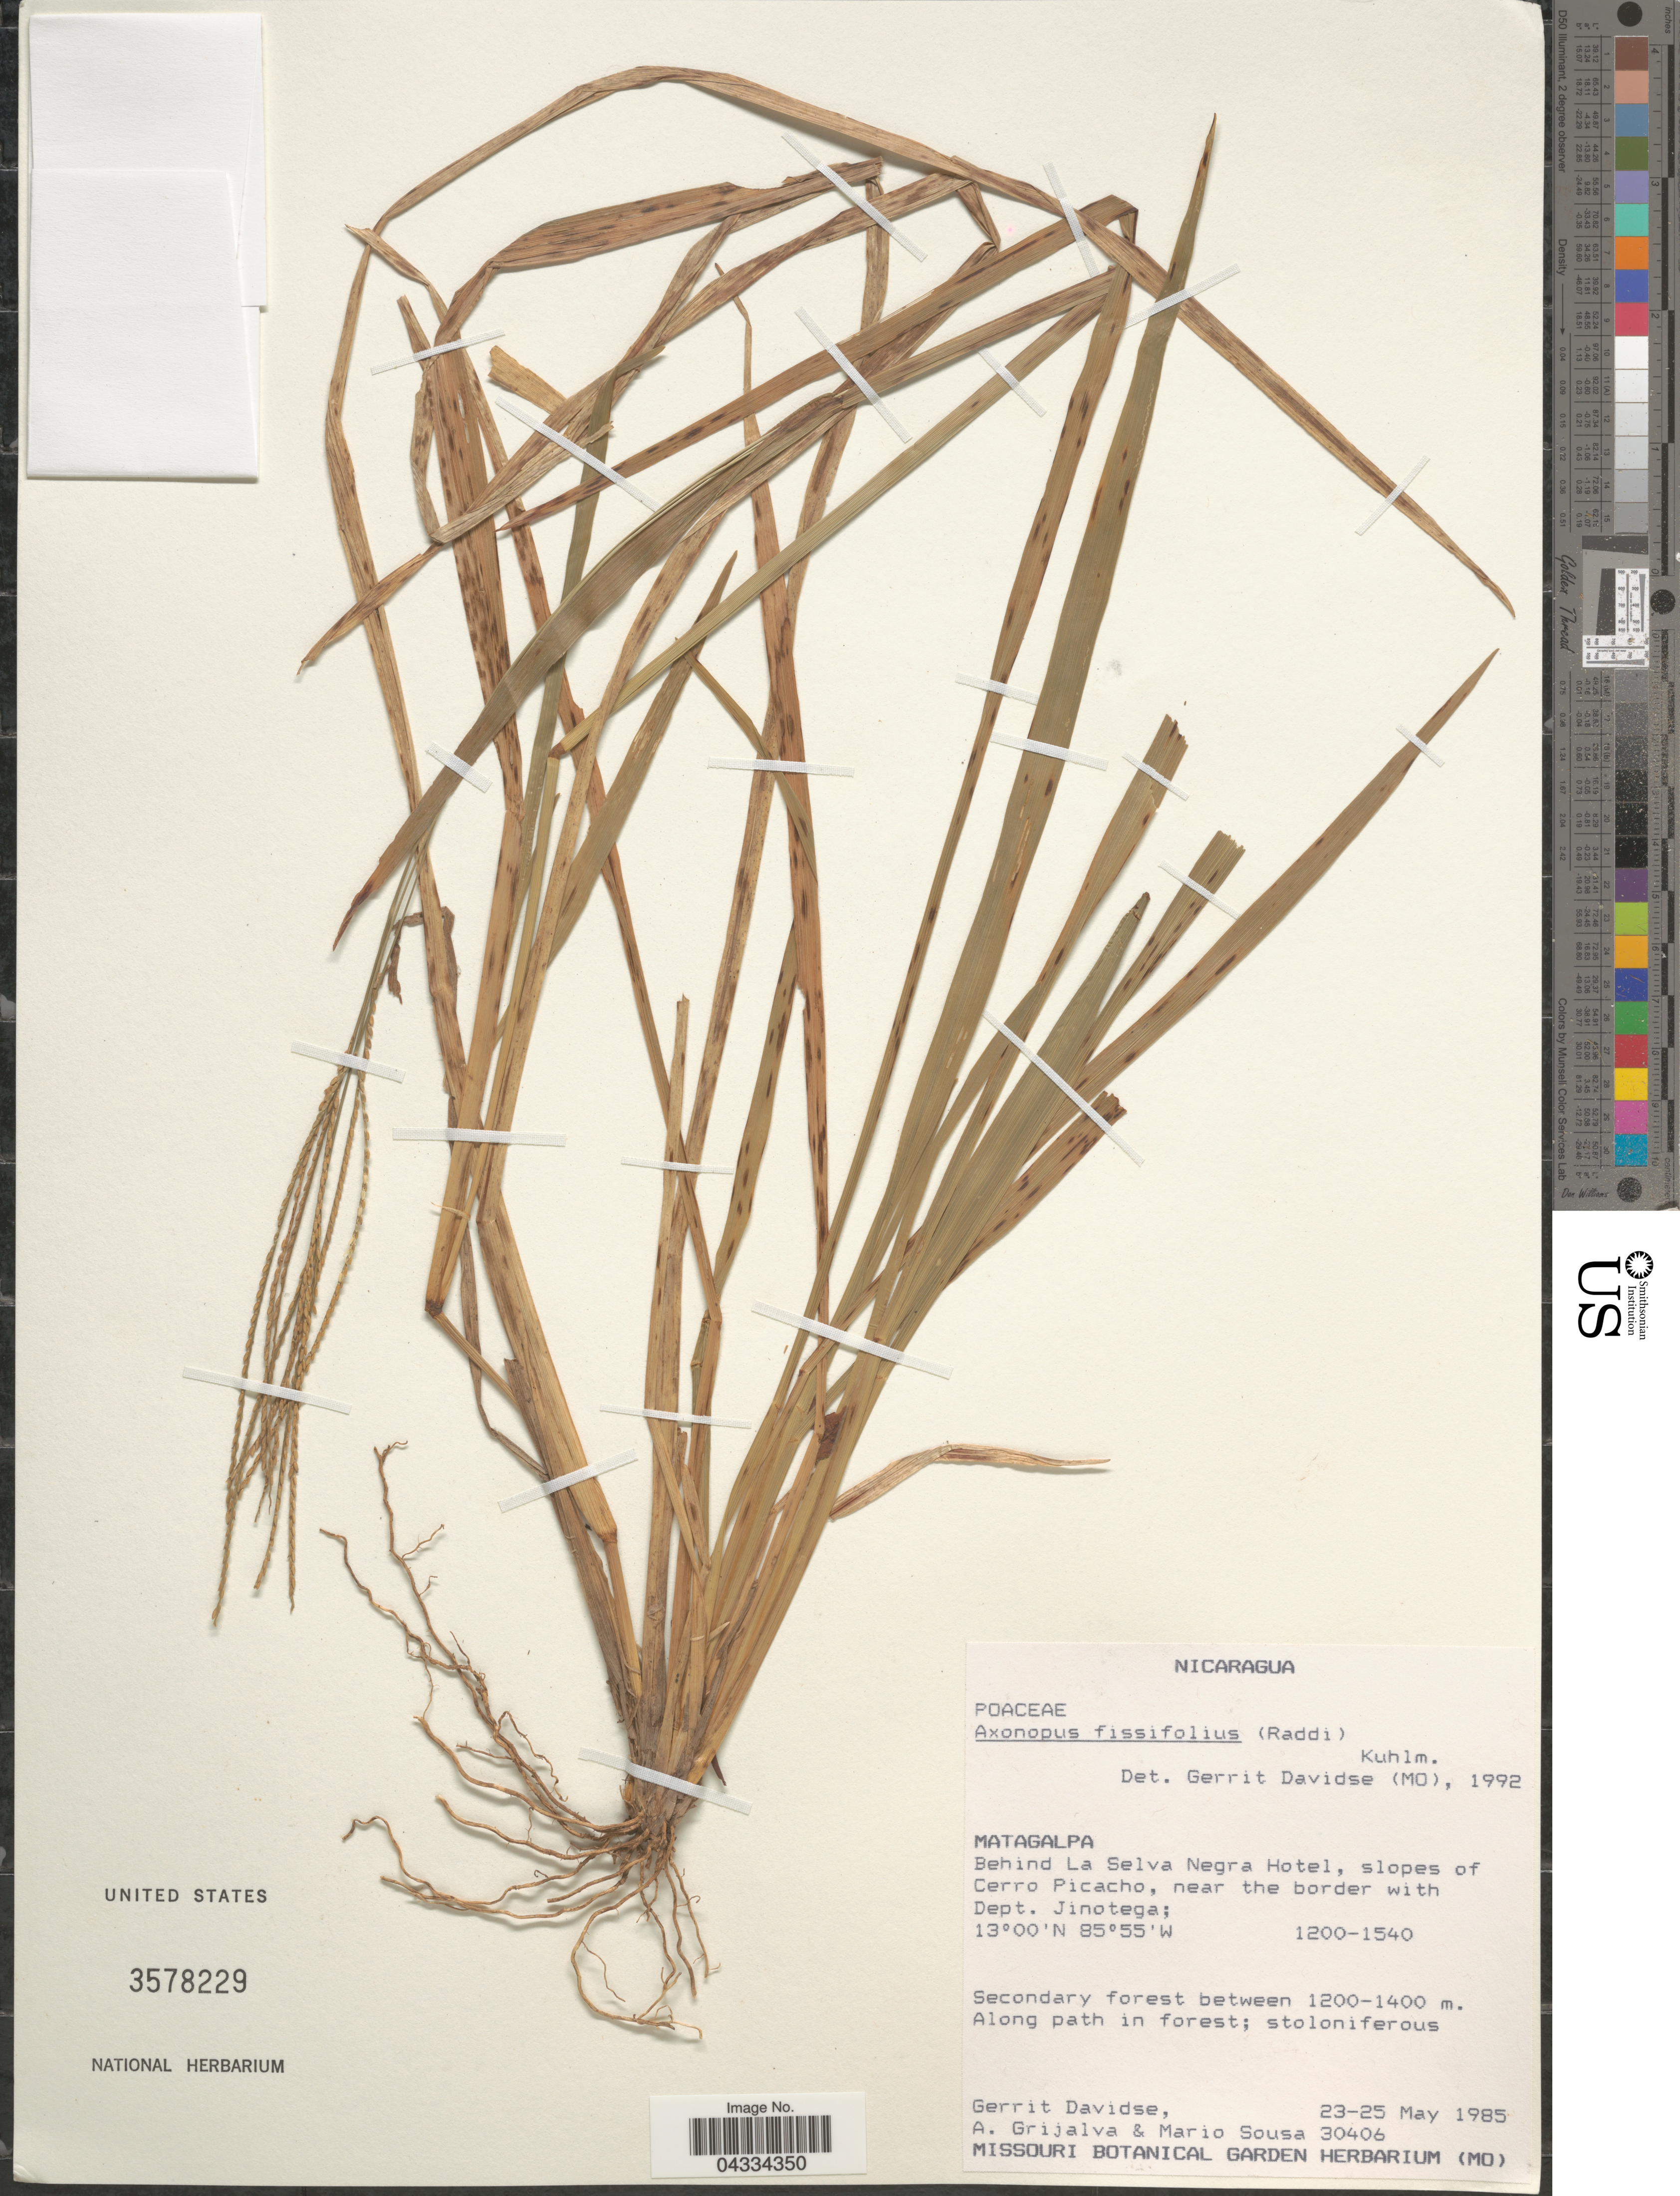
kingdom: Plantae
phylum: Tracheophyta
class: Liliopsida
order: Poales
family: Poaceae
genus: Axonopus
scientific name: Axonopus fissifolius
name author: (Raddi) Kuhlm.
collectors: G. Davidse, A. Grijalva & M. Sousa S.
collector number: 30406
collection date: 1985-05-23/1985-05-25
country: Nicaragua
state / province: Matagalpa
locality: Behind La Selva Negra Hotel, slopes of Cerro Picacho, near the border with Dept. Jinotega.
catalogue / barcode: US 3578229